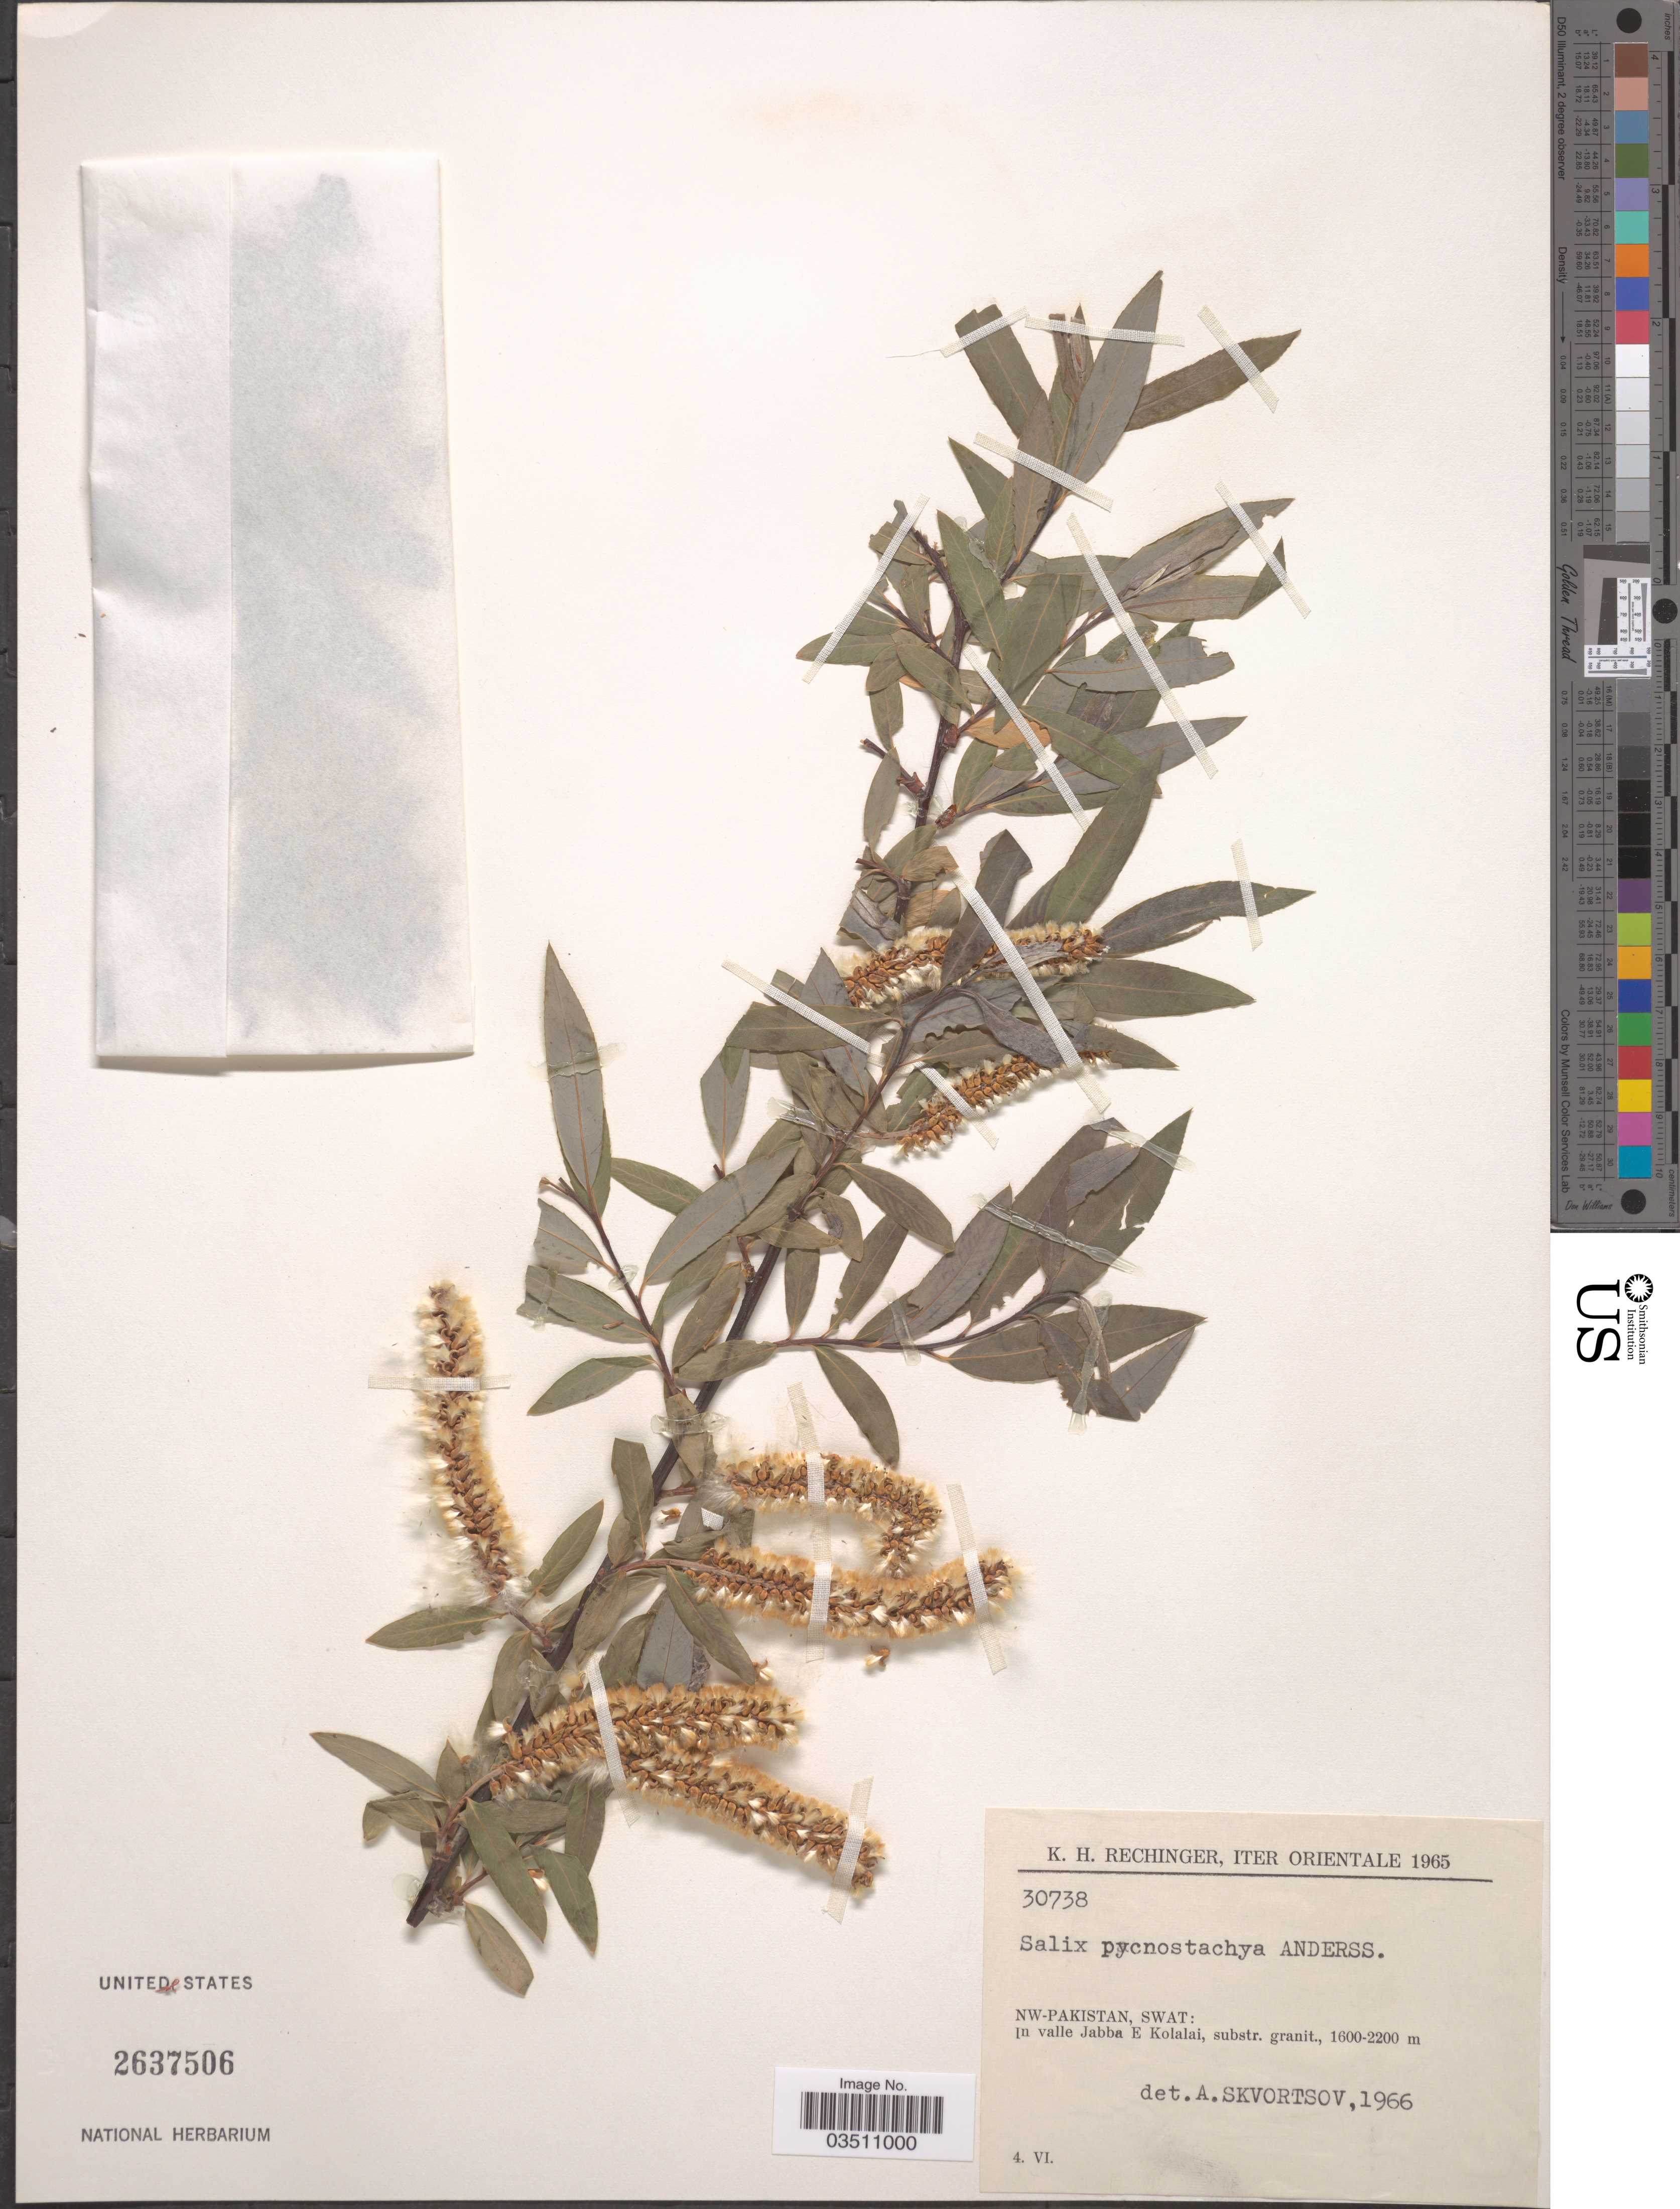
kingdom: Plantae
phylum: Tracheophyta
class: Magnoliopsida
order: Malpighiales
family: Salicaceae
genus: Salix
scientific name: Salix pycnostachya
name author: Andersson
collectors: K. H. Rechinger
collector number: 30738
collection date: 1965-06-04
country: Pakistan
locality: Orientale. NW-Pakistan, Swat: In valle Jabba E Kolalai.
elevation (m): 1600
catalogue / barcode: US 2637506